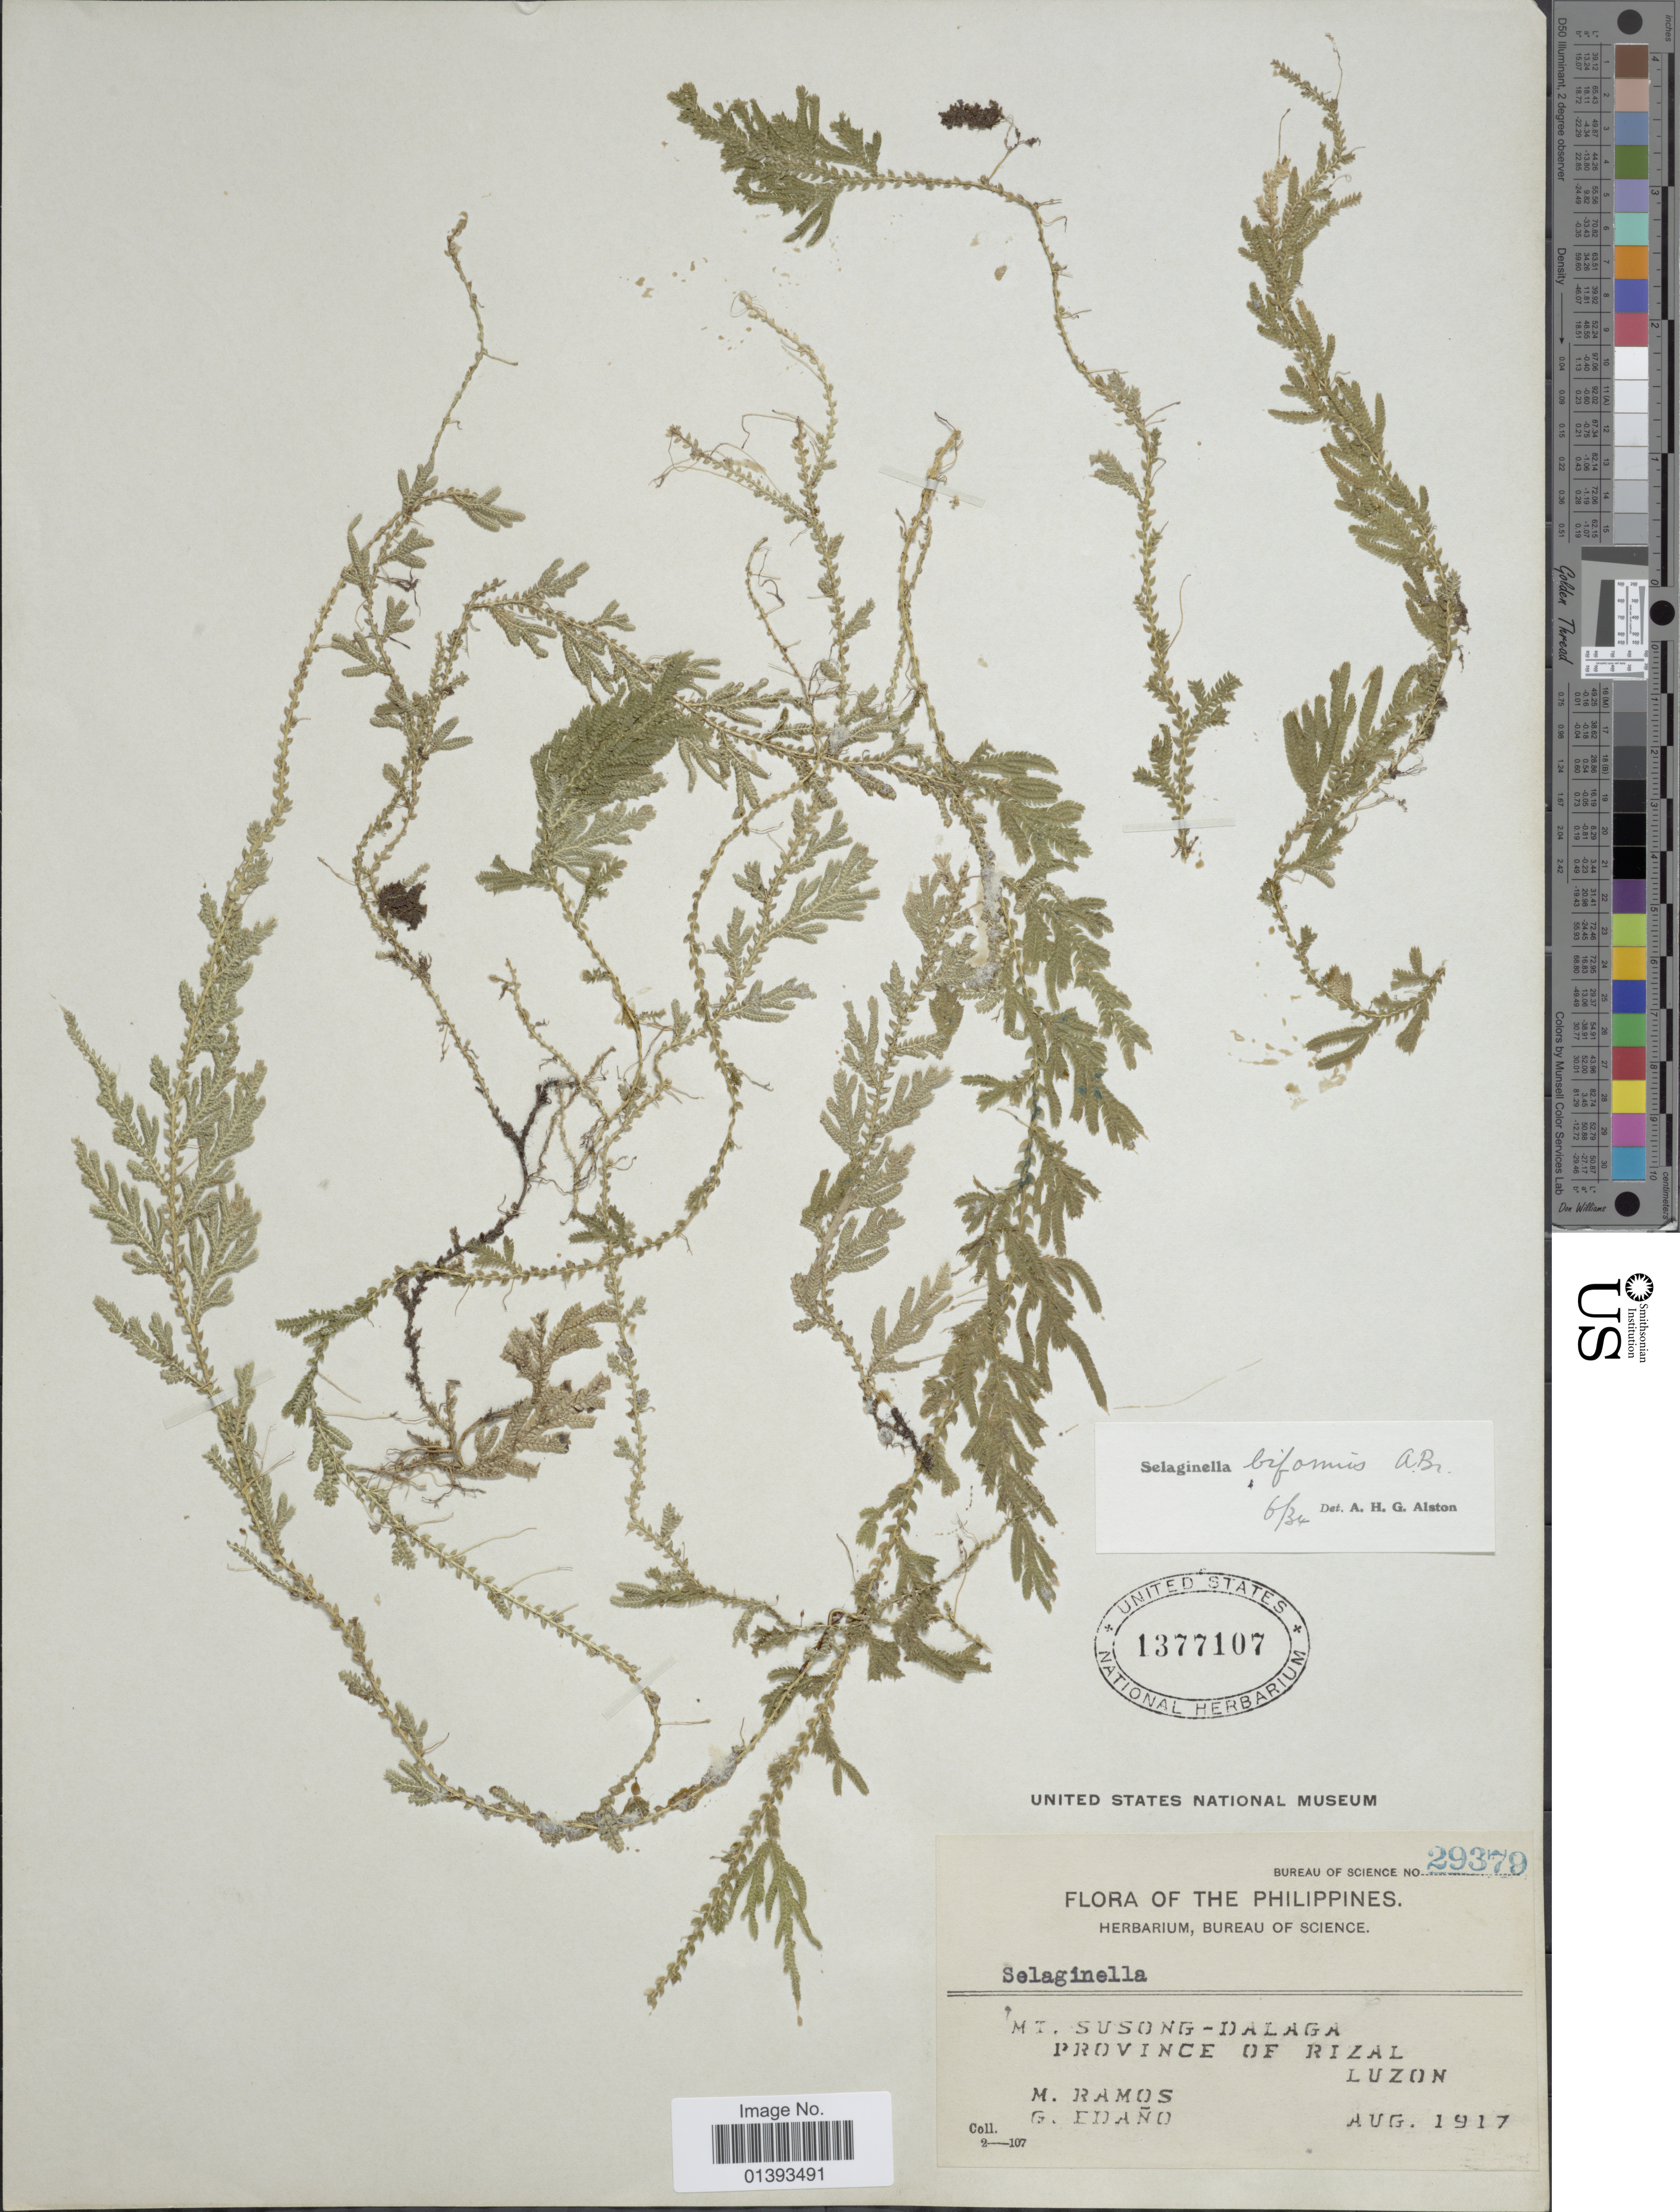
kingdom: Plantae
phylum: Tracheophyta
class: Lycopodiopsida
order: Selaginellales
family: Selaginellaceae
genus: Selaginella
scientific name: Selaginella biformis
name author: A. Braun ex Kuhn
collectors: M. Ramos & G. E. Edaño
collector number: Bureau of Science 29379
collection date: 1917-08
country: Philippines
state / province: Central Luzon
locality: Mt. Susong-Dalaga, province of Rizal, Luzon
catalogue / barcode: US 1377107